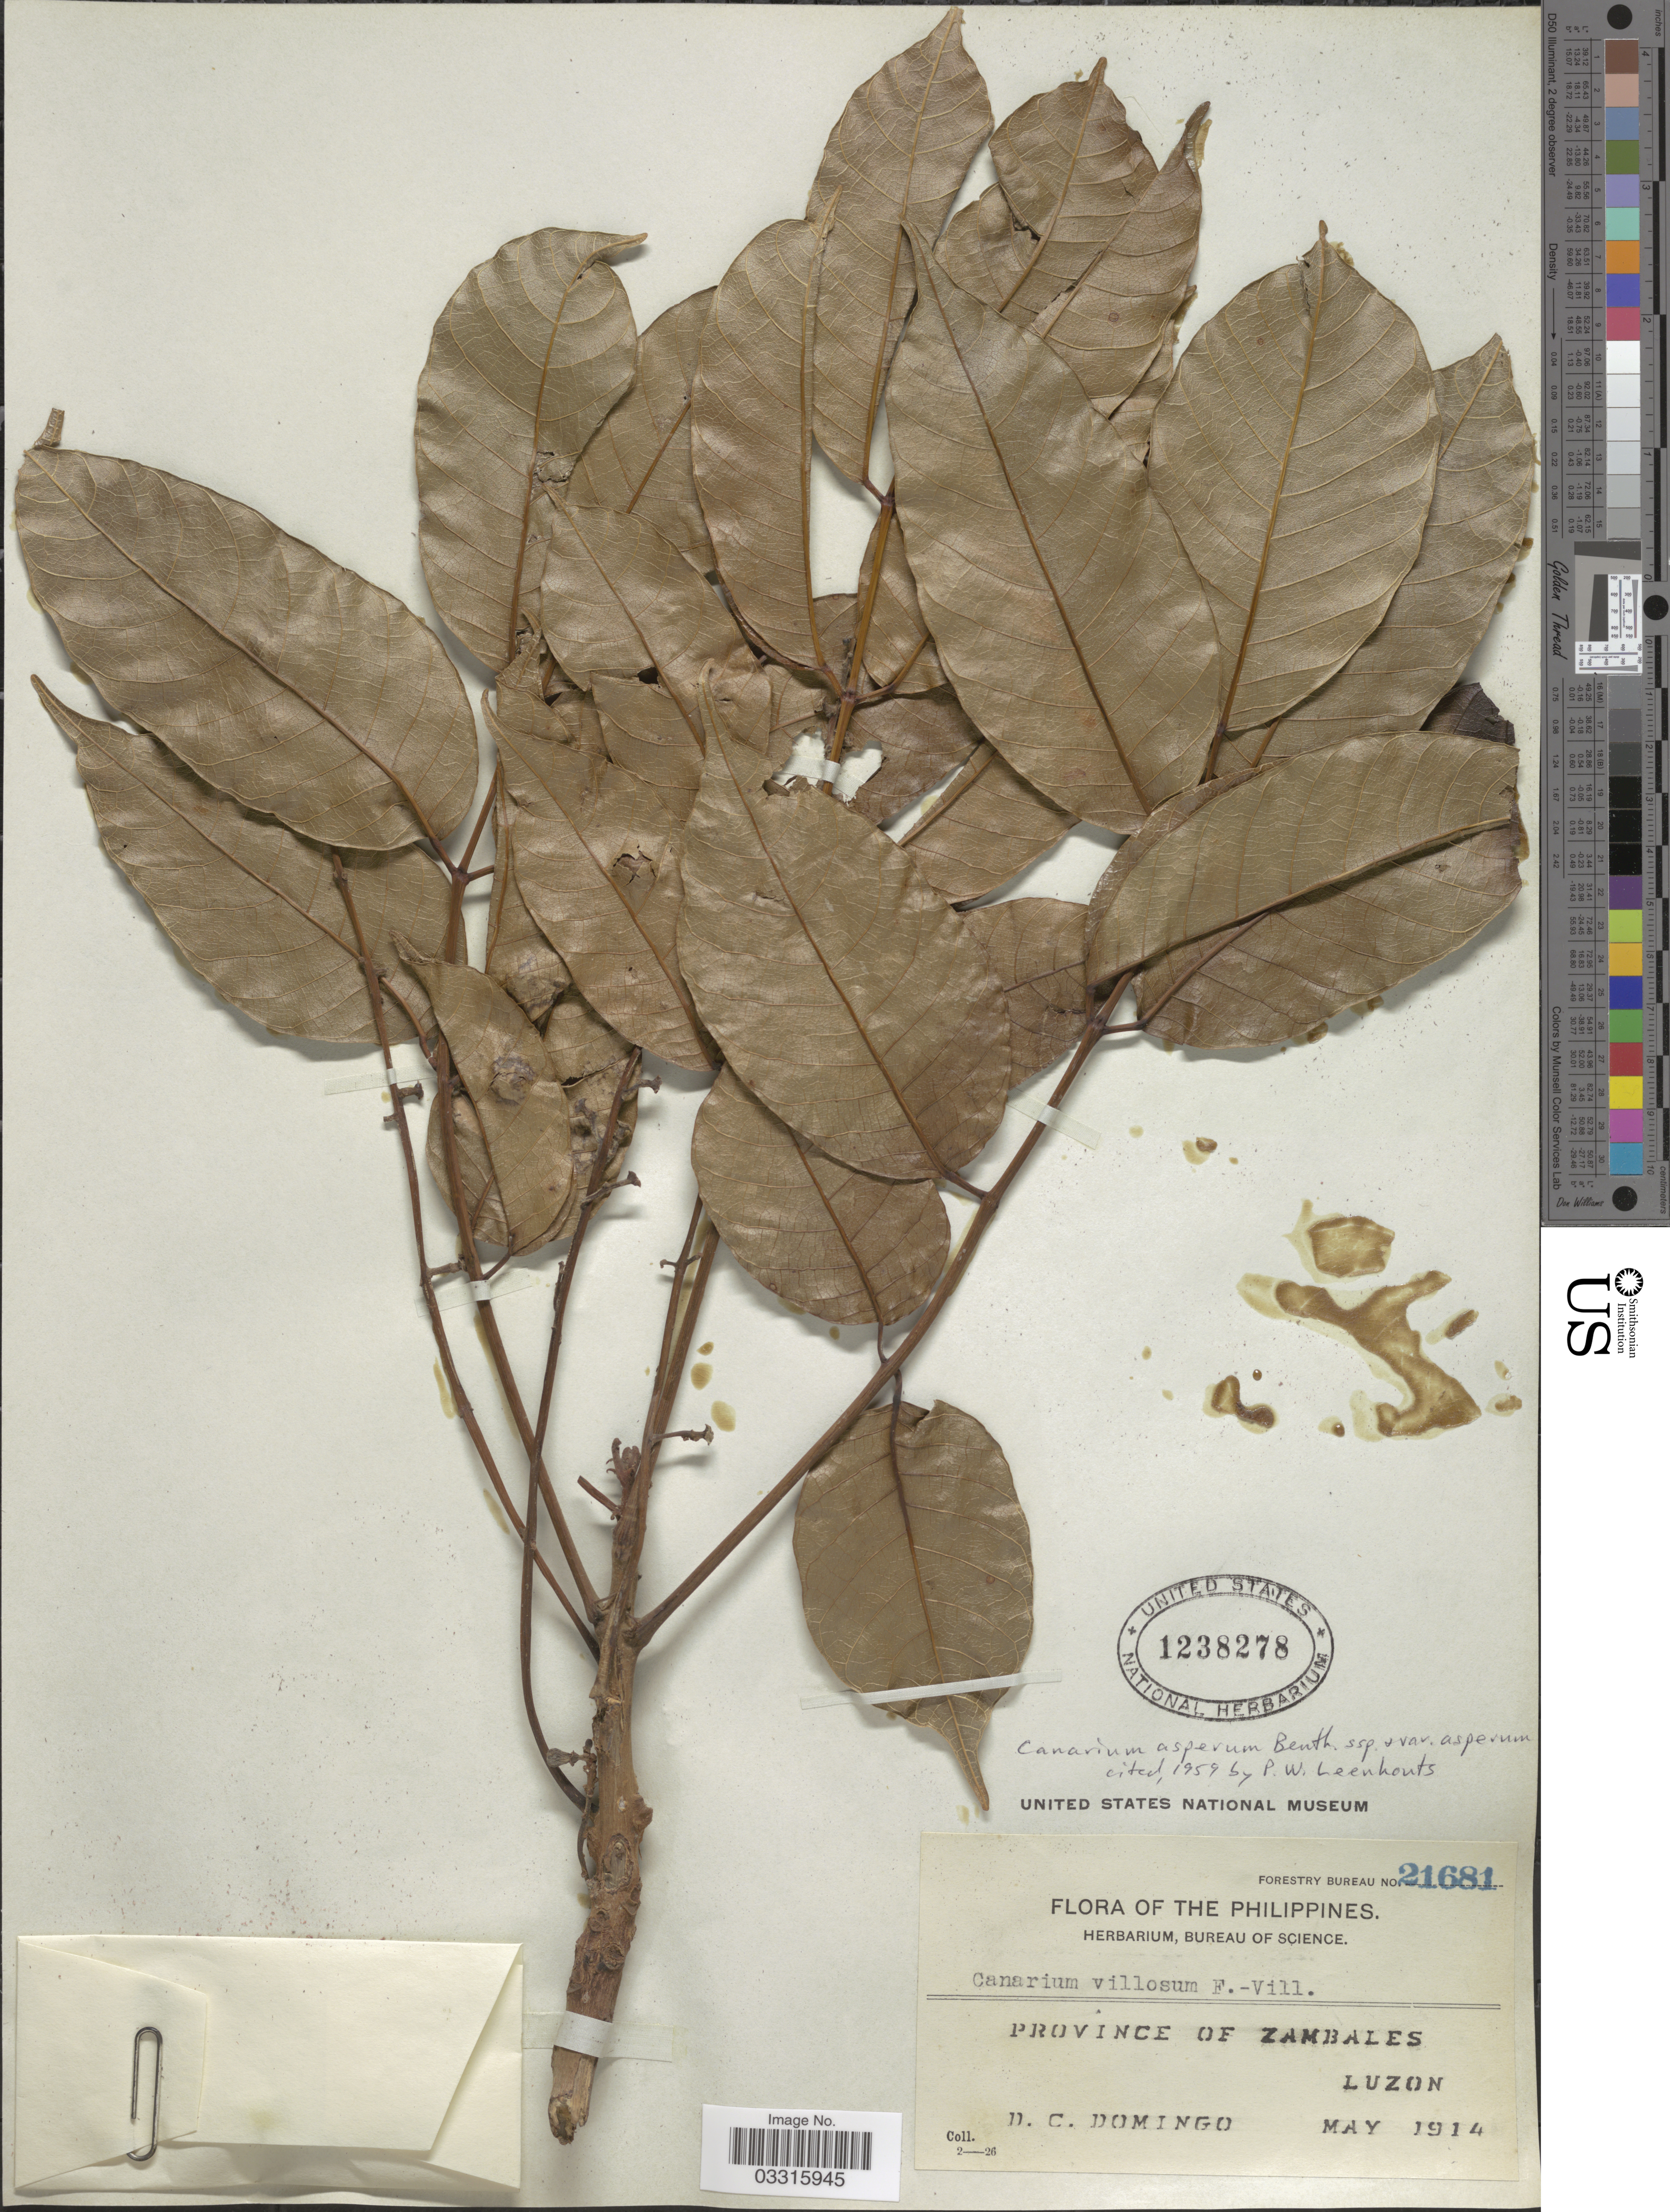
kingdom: Plantae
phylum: Tracheophyta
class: Magnoliopsida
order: Sapindales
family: Burseraceae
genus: Canarium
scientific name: Canarium asperum subsp. asperum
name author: Benth.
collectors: D. Domingo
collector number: Forestry Bureau 21681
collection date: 1914-05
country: Philippines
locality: Province of Zambales, Luzon.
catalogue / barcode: US 1238278